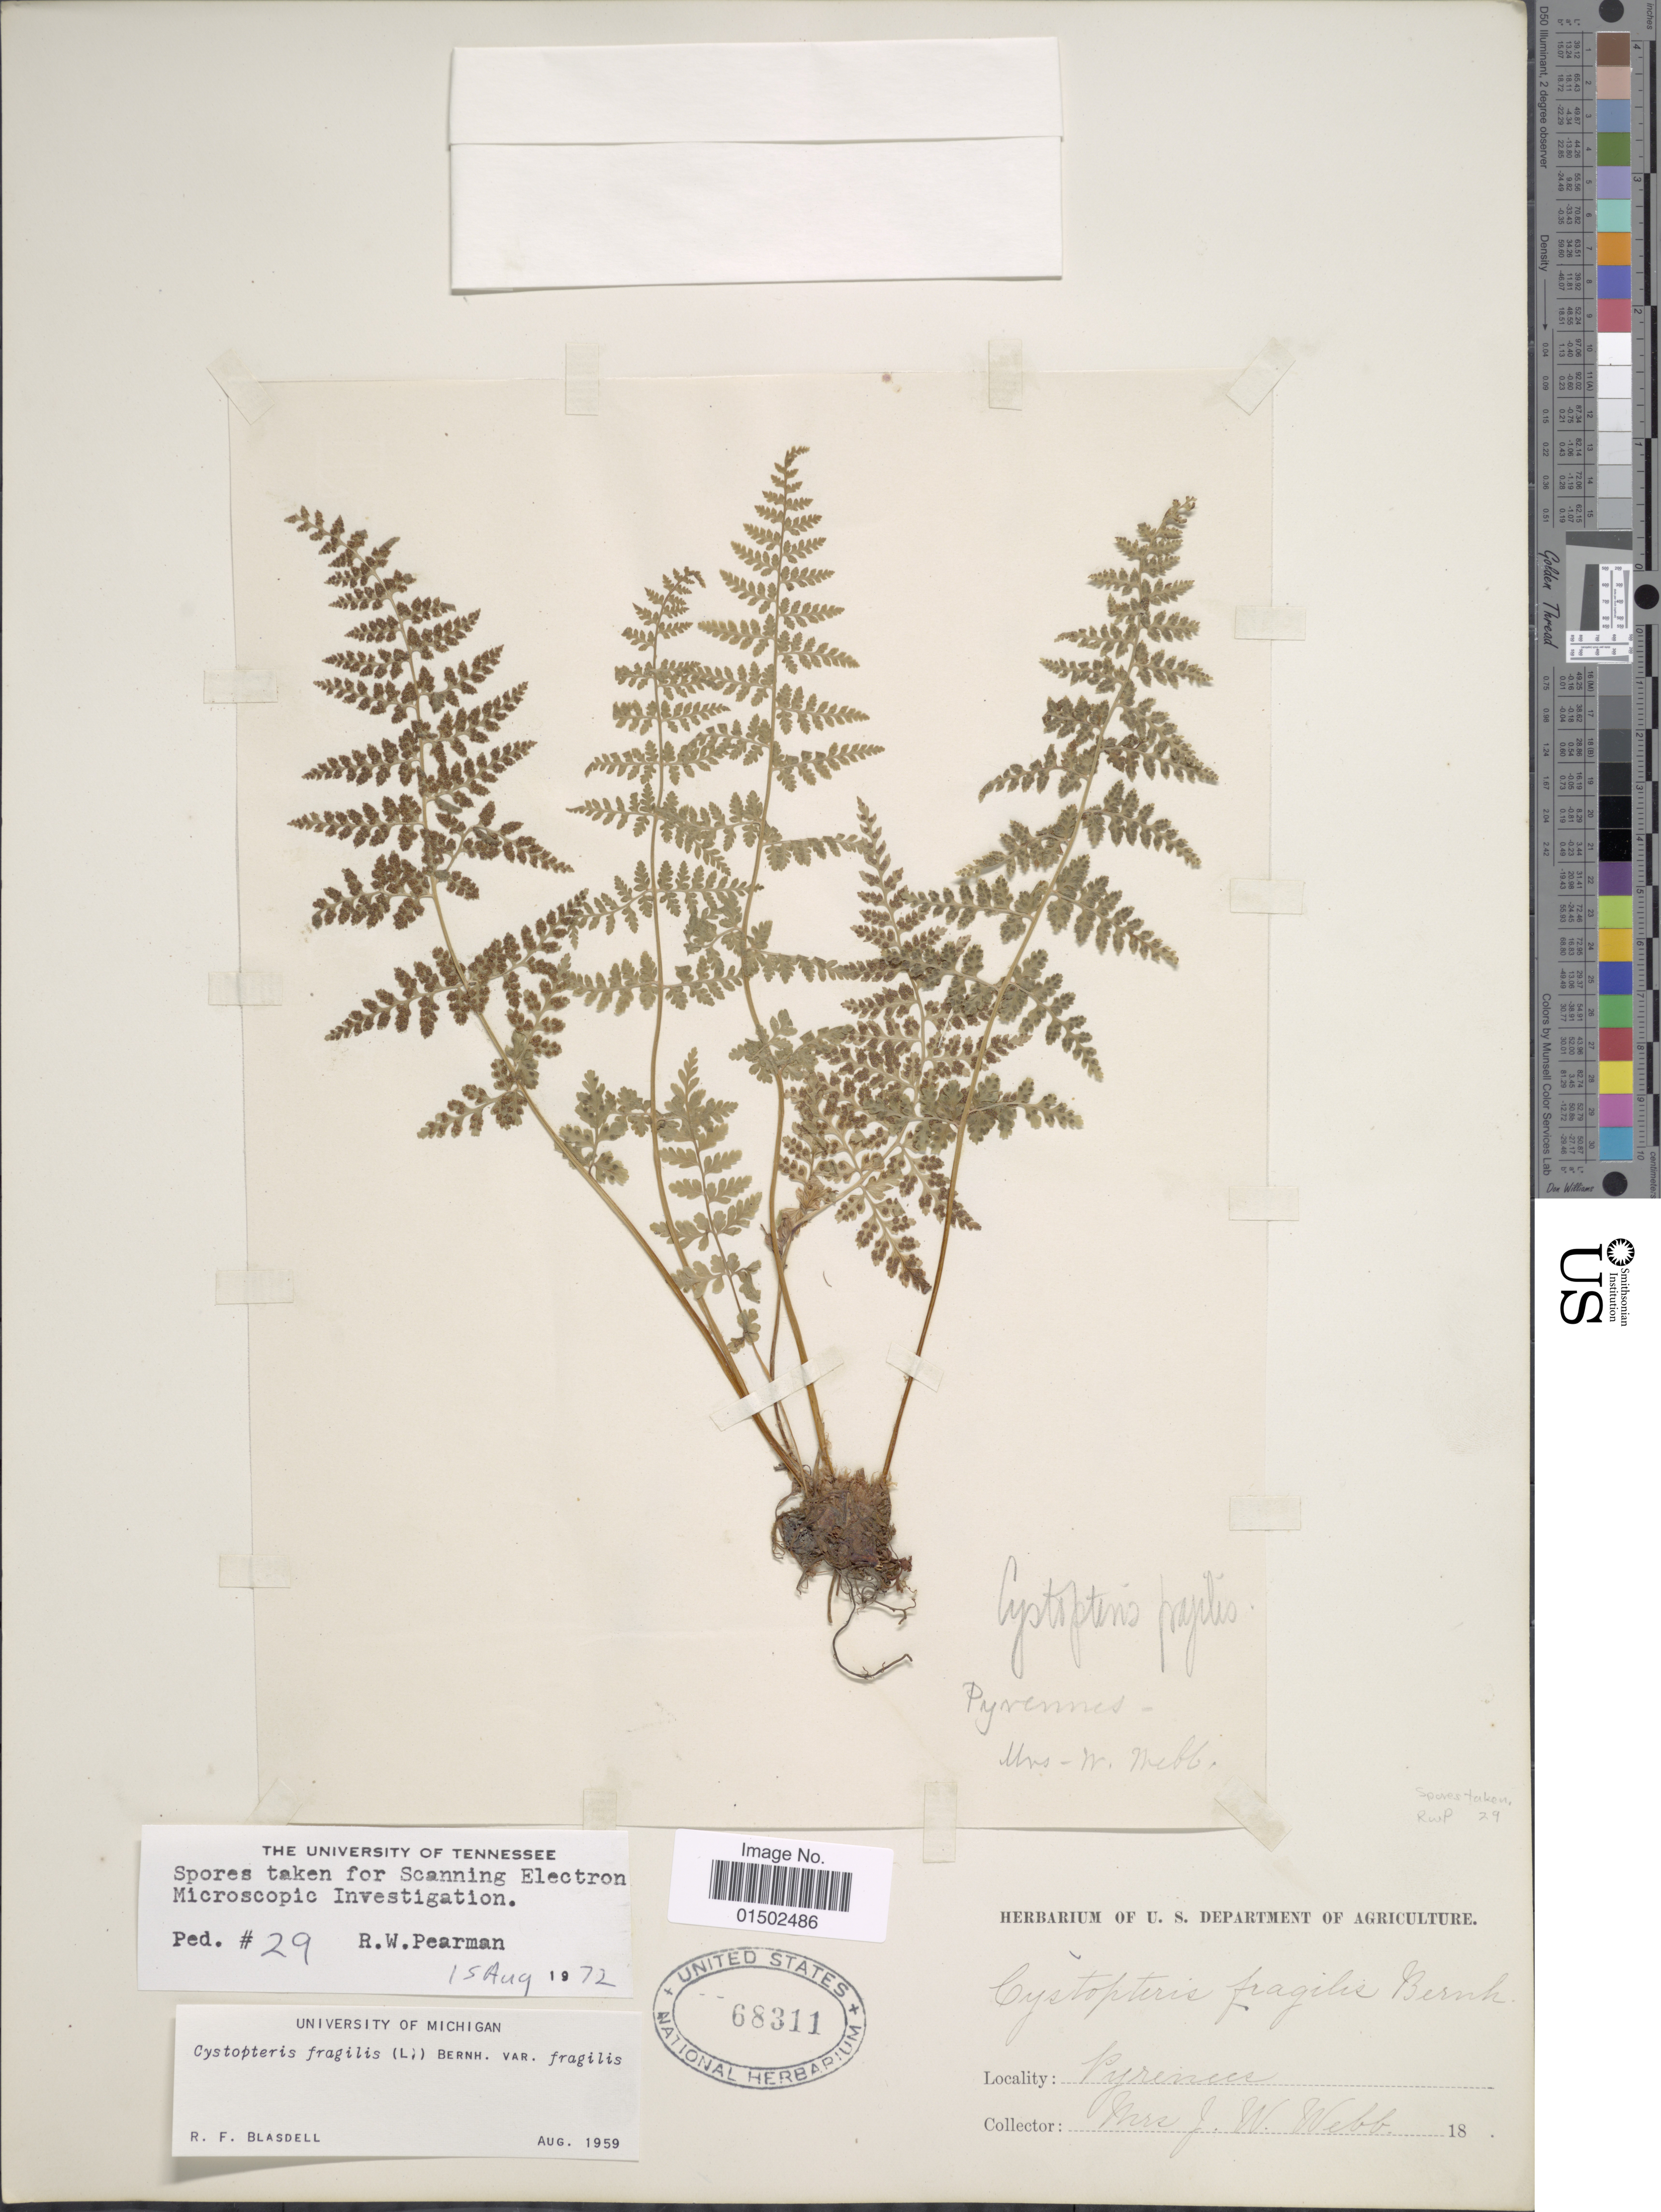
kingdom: Plantae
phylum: Tracheophyta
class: Polypodiopsida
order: Polypodiales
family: Cystopteridaceae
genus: Cystopteris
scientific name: Cystopteris fragilis var. fragilis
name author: (L.) Bernh.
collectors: J. Webb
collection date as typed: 18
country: France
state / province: Occitanie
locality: Pyrenees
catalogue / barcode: US 68311